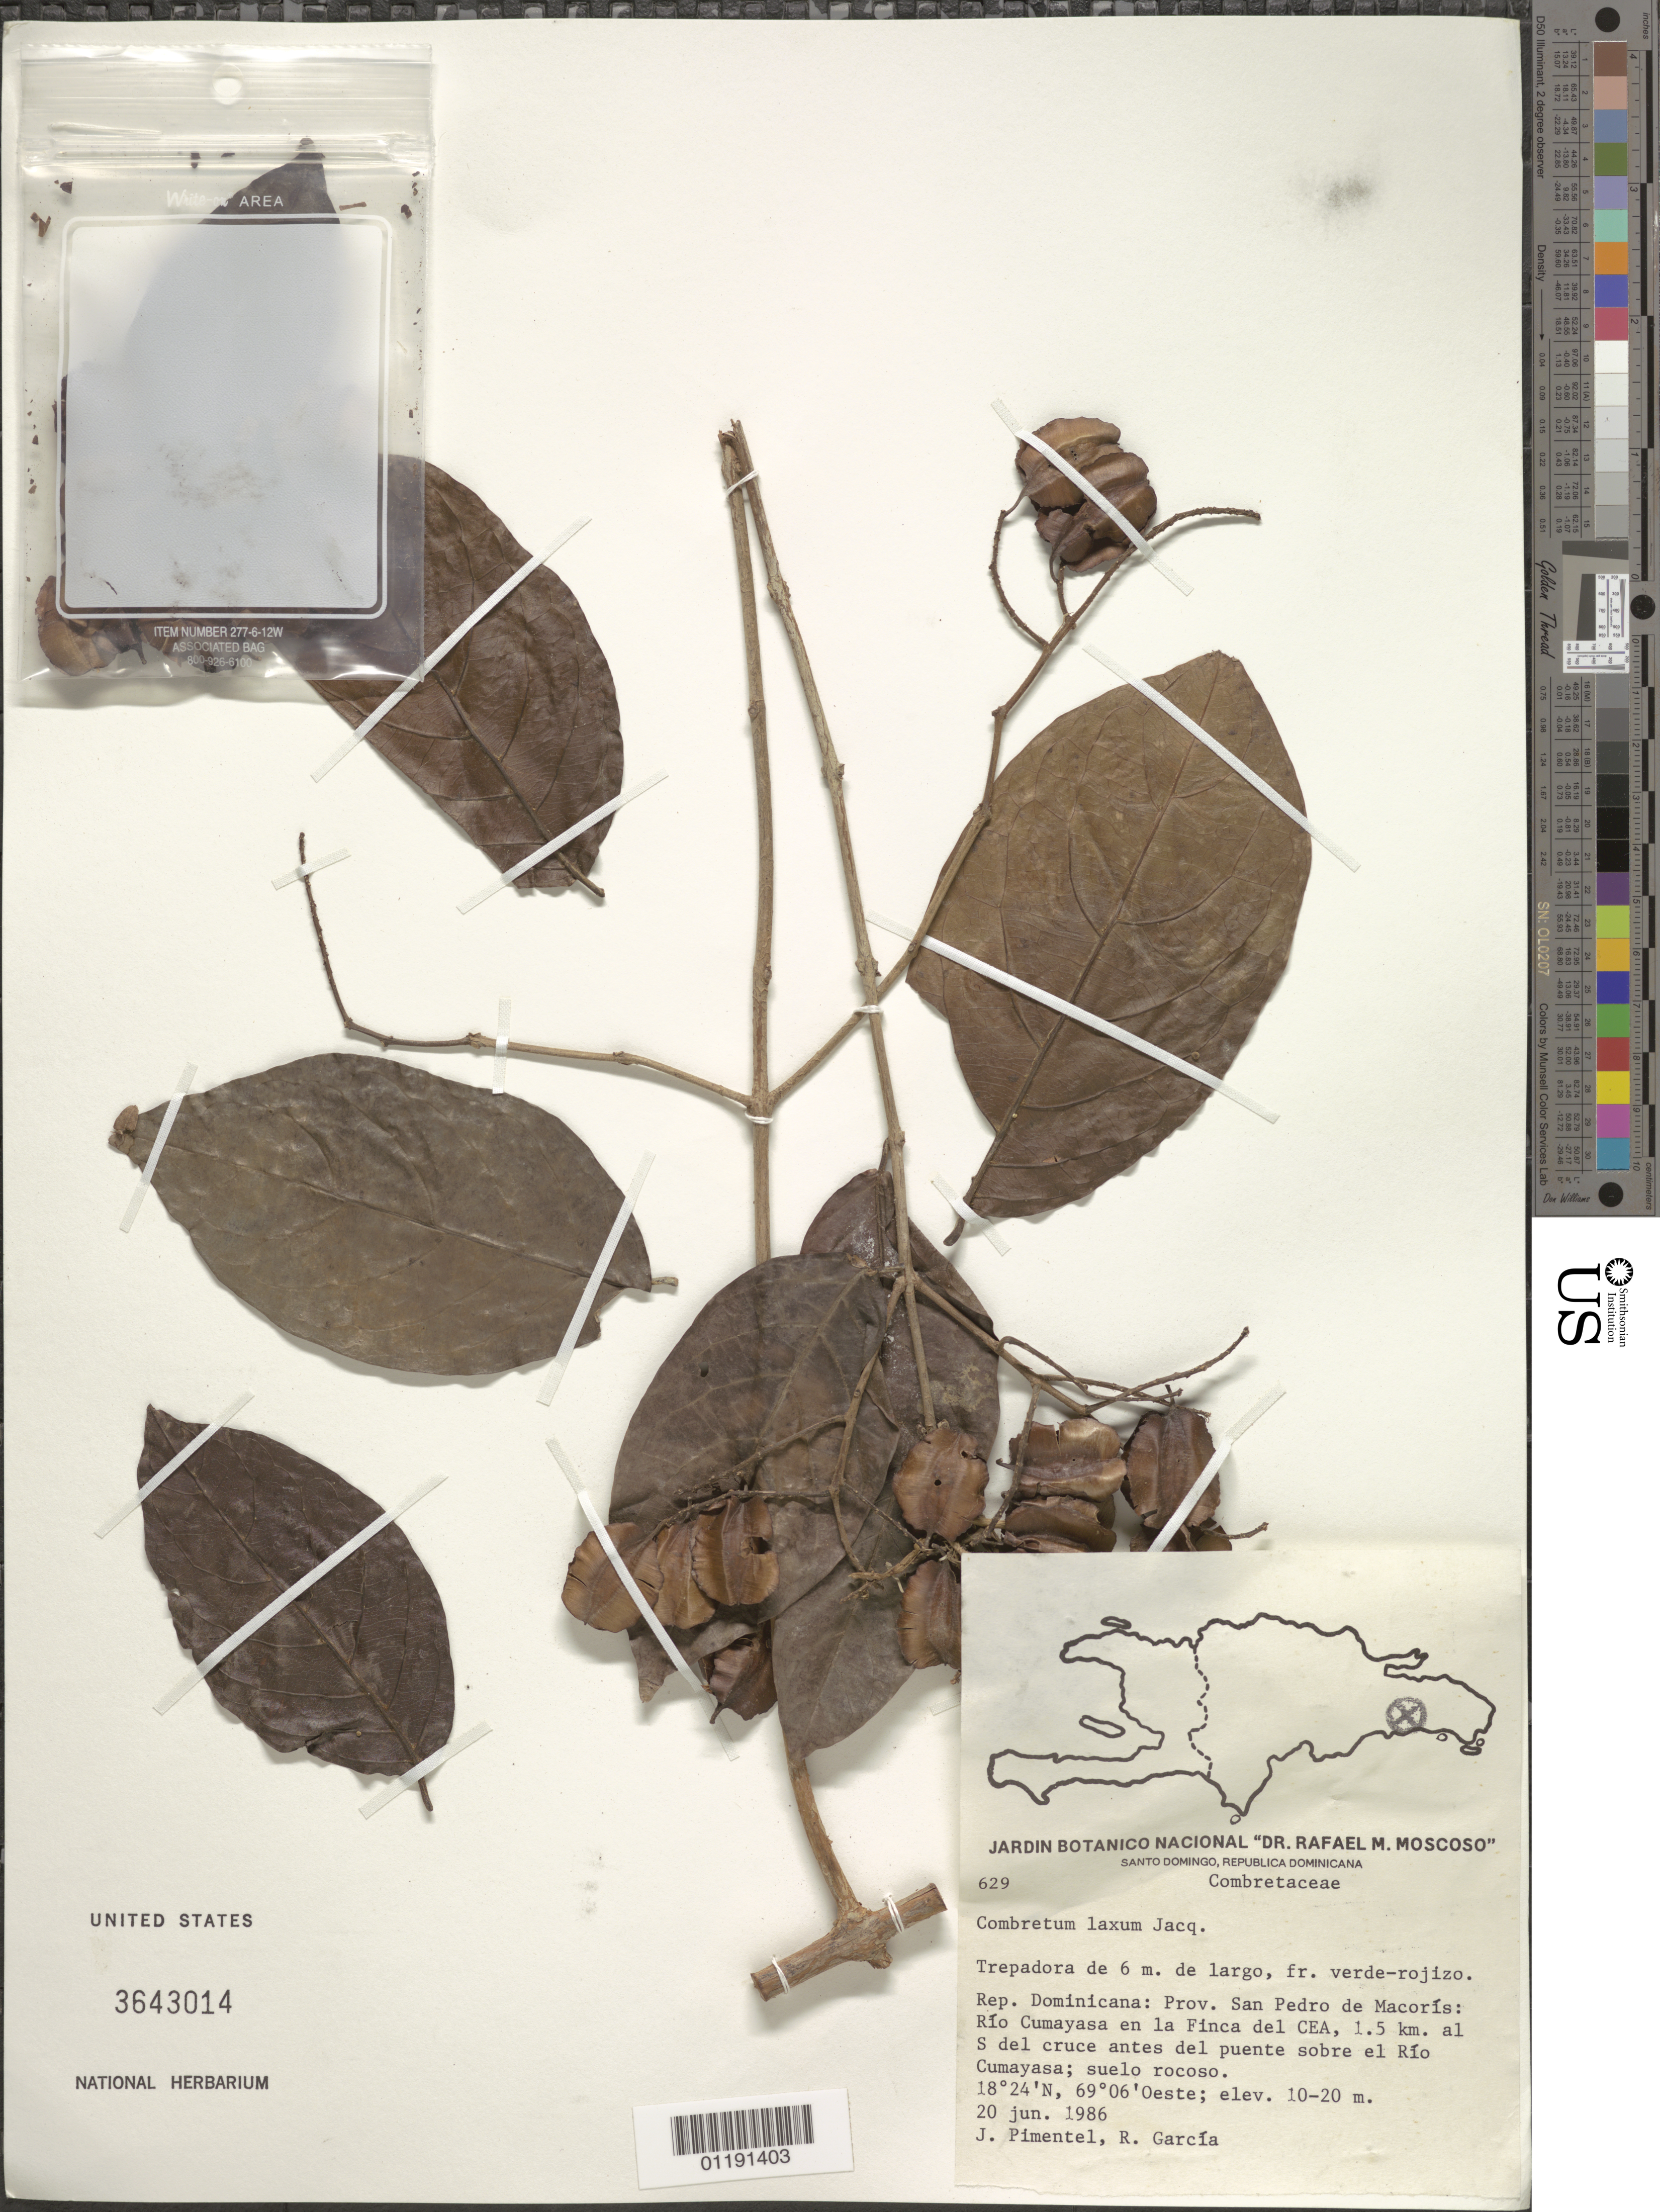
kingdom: Plantae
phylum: Tracheophyta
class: Magnoliopsida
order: Myrtales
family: Combretaceae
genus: Combretum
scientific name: Combretum laxum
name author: Jacq.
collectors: J. Pimentel & R. G. García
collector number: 629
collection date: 1986-06-20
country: Dominican Republic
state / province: San Pedro de Macorís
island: Hispaniola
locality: Río Cumayasa in the Estate of CEA, 1.5 km. S of the crossing before the bridge over Río Cumayasa.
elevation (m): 10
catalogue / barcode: US 3643014